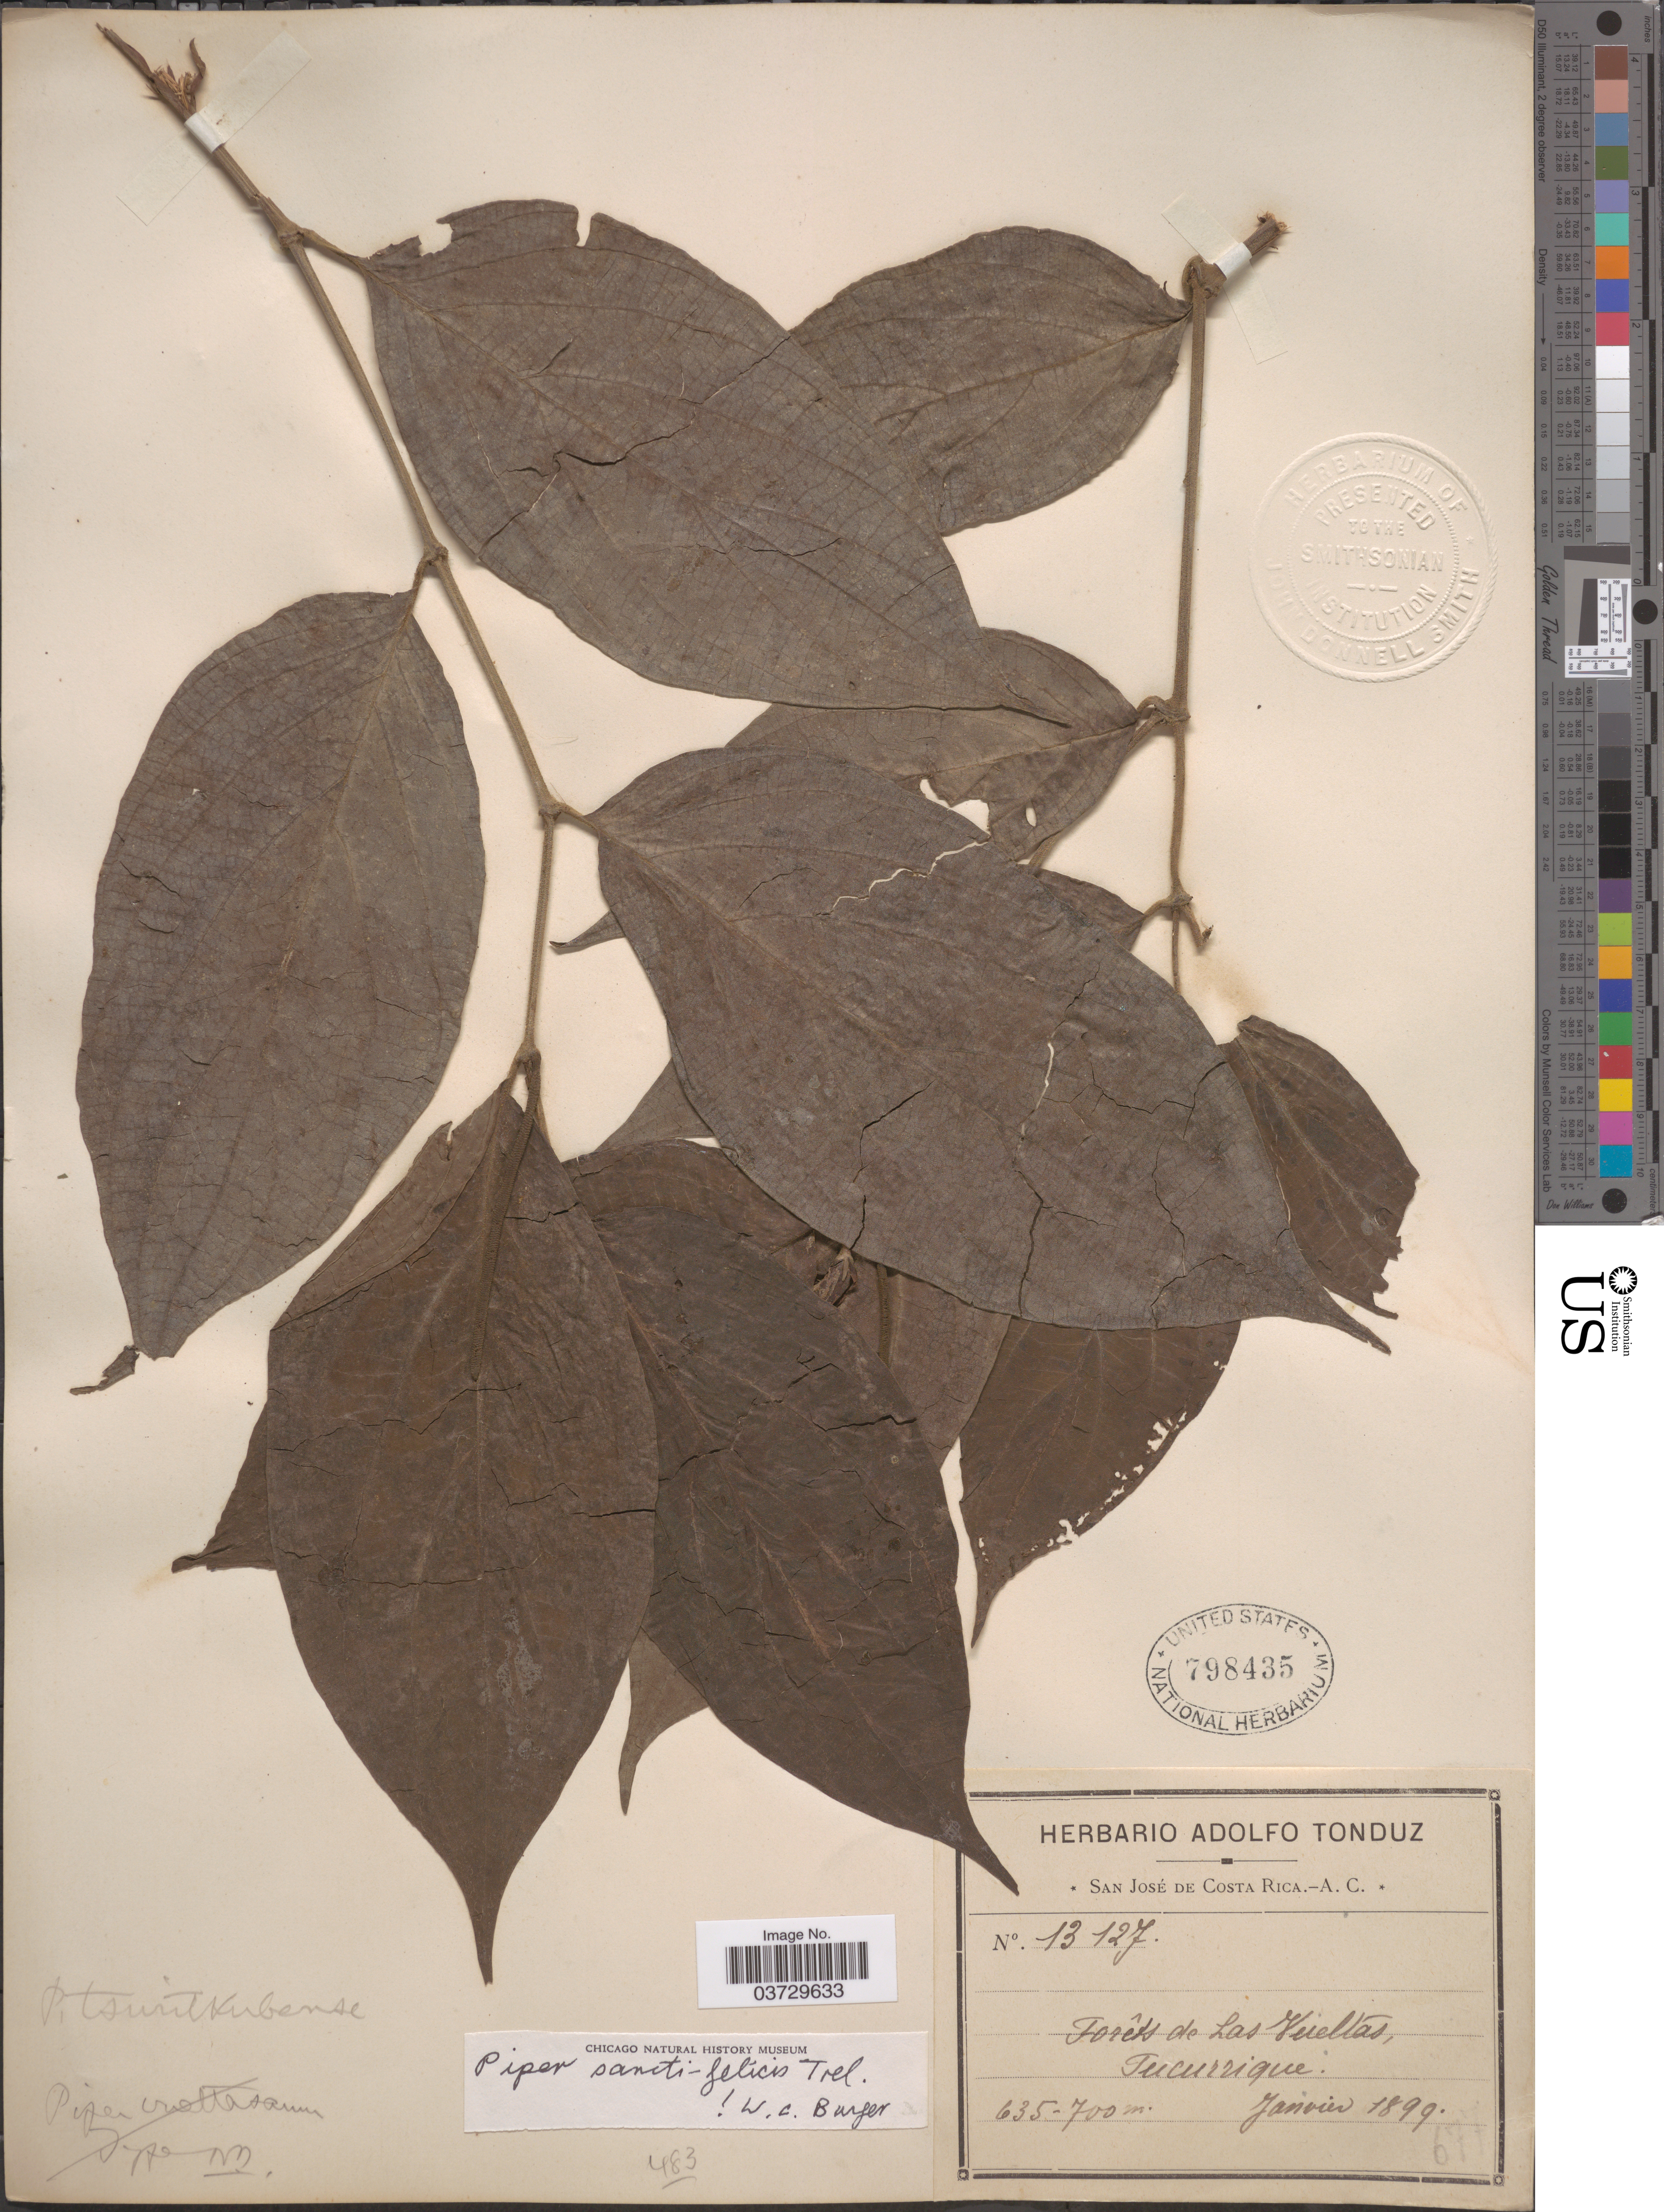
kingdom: Plantae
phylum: Tracheophyta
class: Magnoliopsida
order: Piperales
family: Piperaceae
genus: Piper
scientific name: Piper sancti-felicis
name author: Trel.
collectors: ex Herb. Adolfo Tonduz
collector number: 13127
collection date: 1899-01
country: Costa Rica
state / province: San José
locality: Forêts de Las Vueltas, Tucurrique.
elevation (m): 635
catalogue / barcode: US 798435